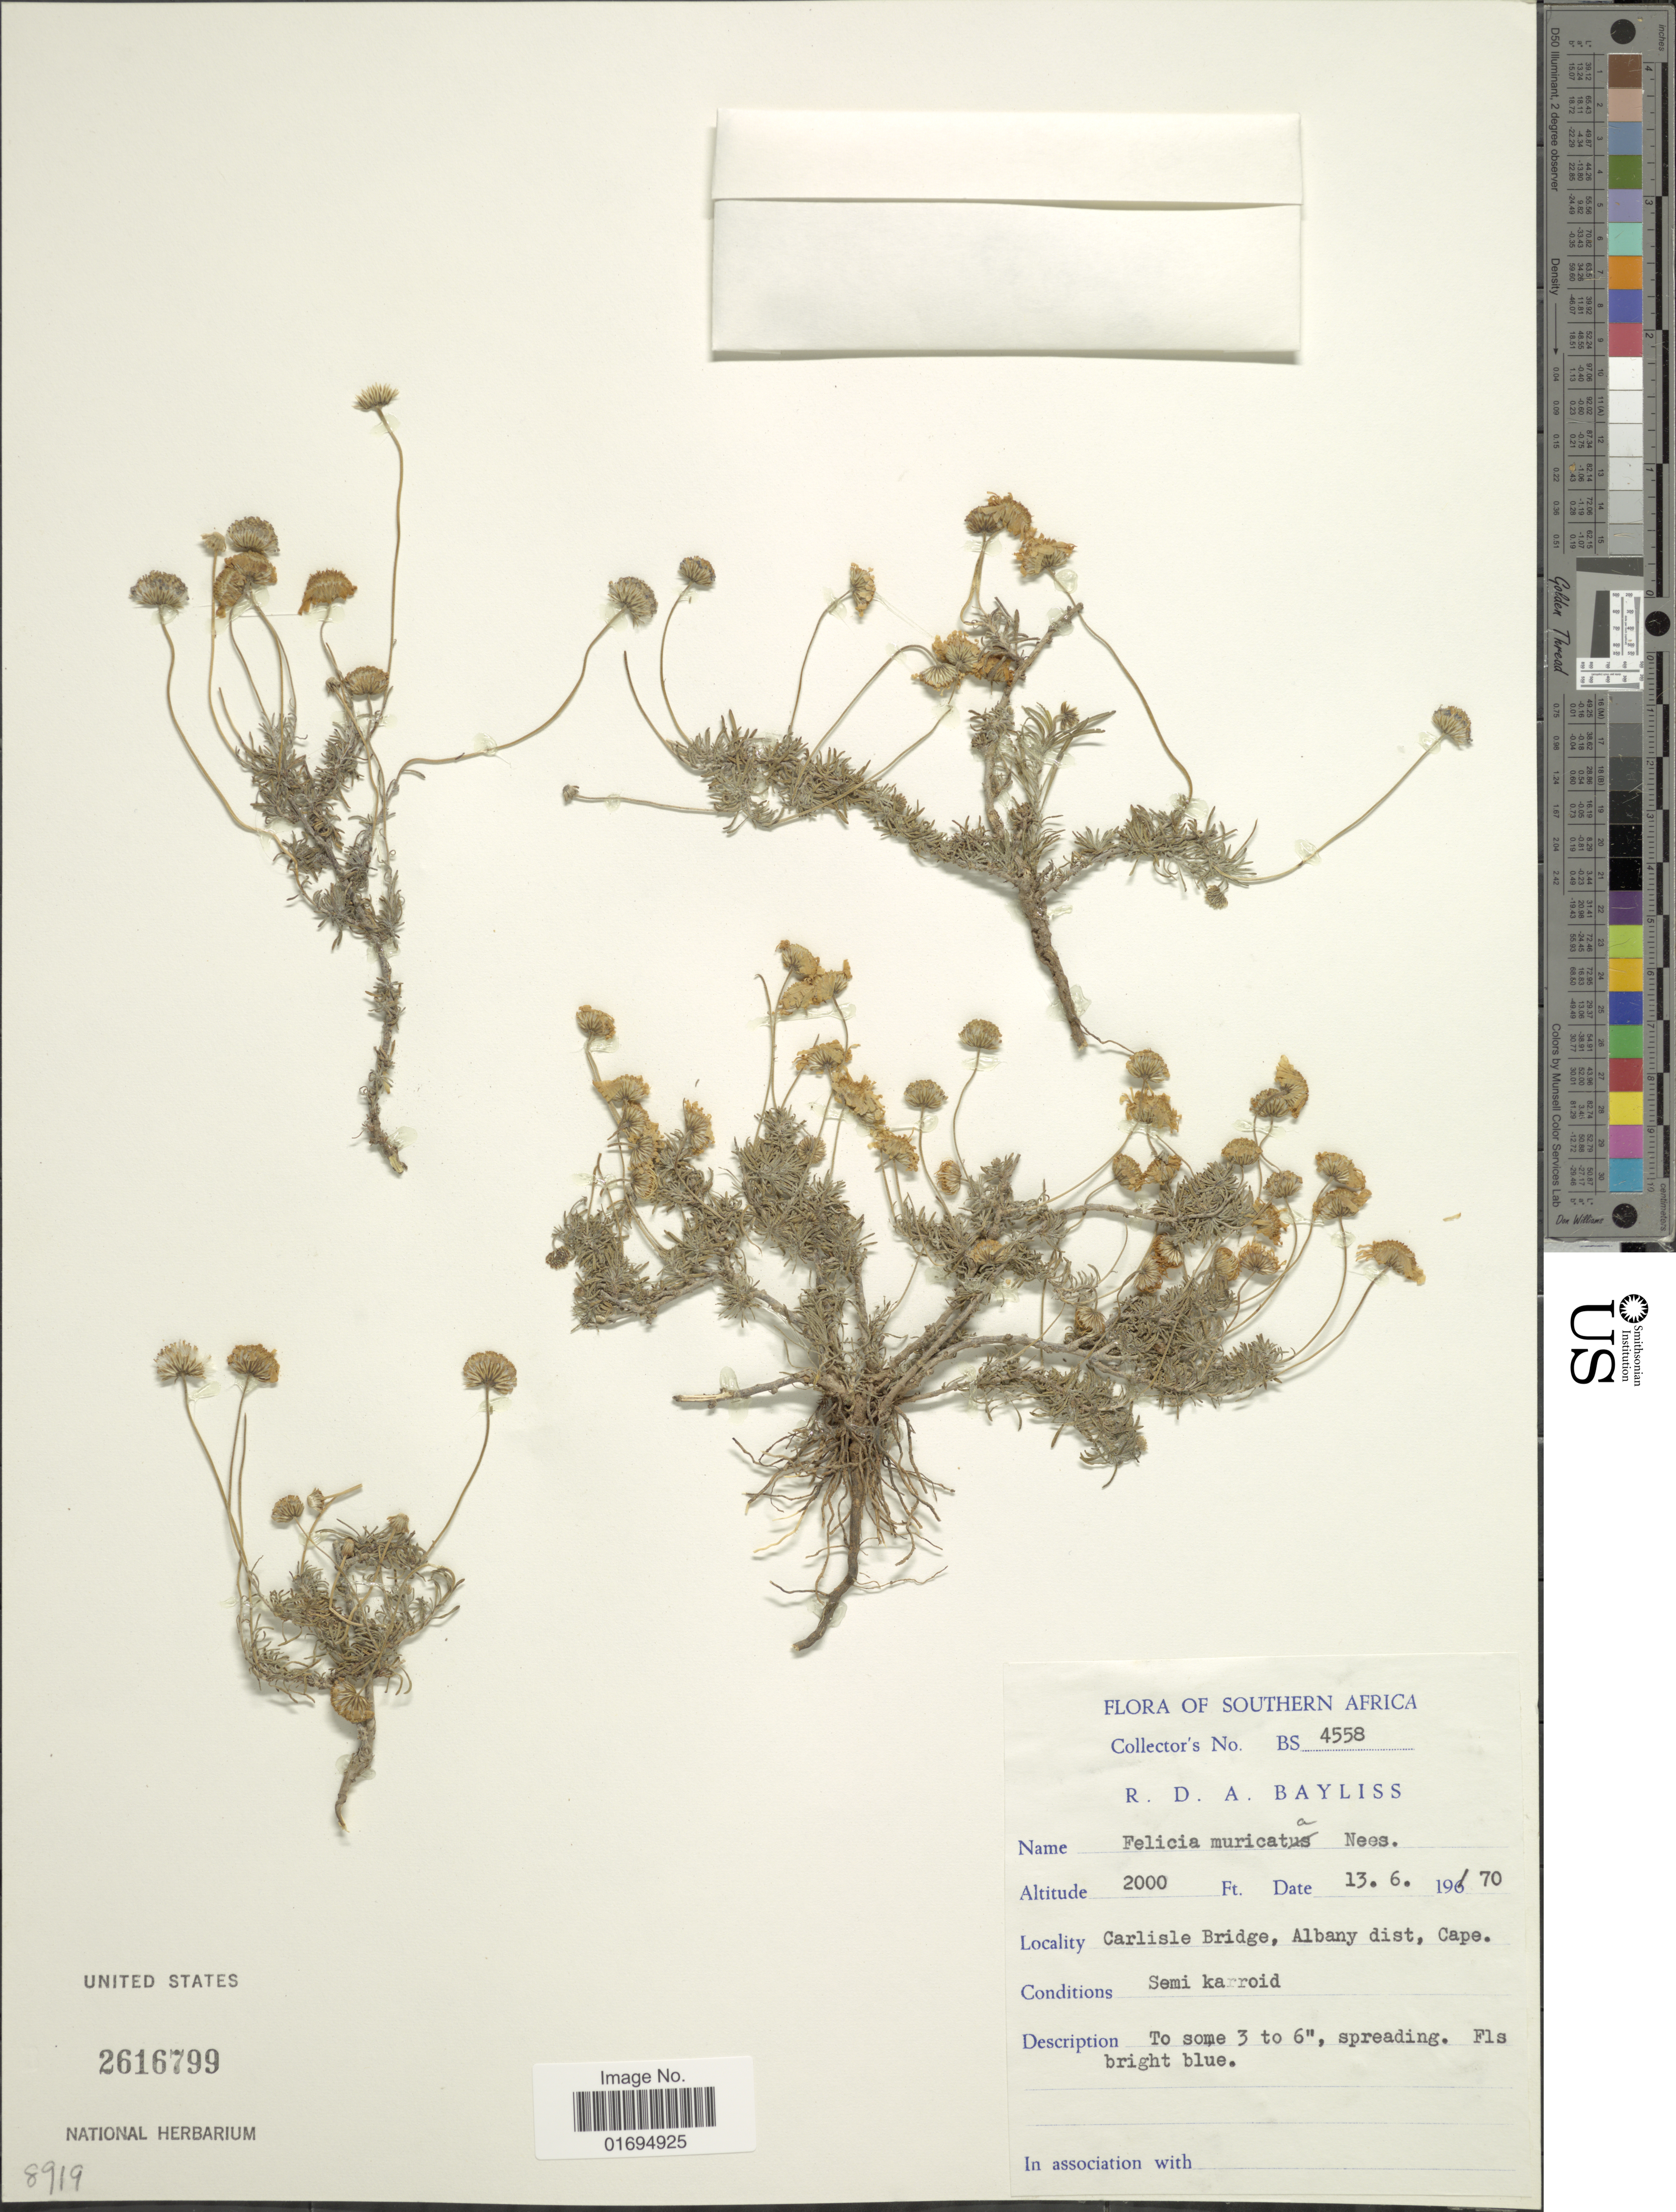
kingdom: Plantae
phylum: Tracheophyta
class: Magnoliopsida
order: Asterales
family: Asteraceae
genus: Felicia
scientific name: Felicia muricata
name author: (Thunb.) Nees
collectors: R. Bayliss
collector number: BS4558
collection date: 1970-06-13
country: South Africa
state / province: Eastern Cape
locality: Carlisle Bridge, Albany dist, Cape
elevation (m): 610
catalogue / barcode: US 2616799